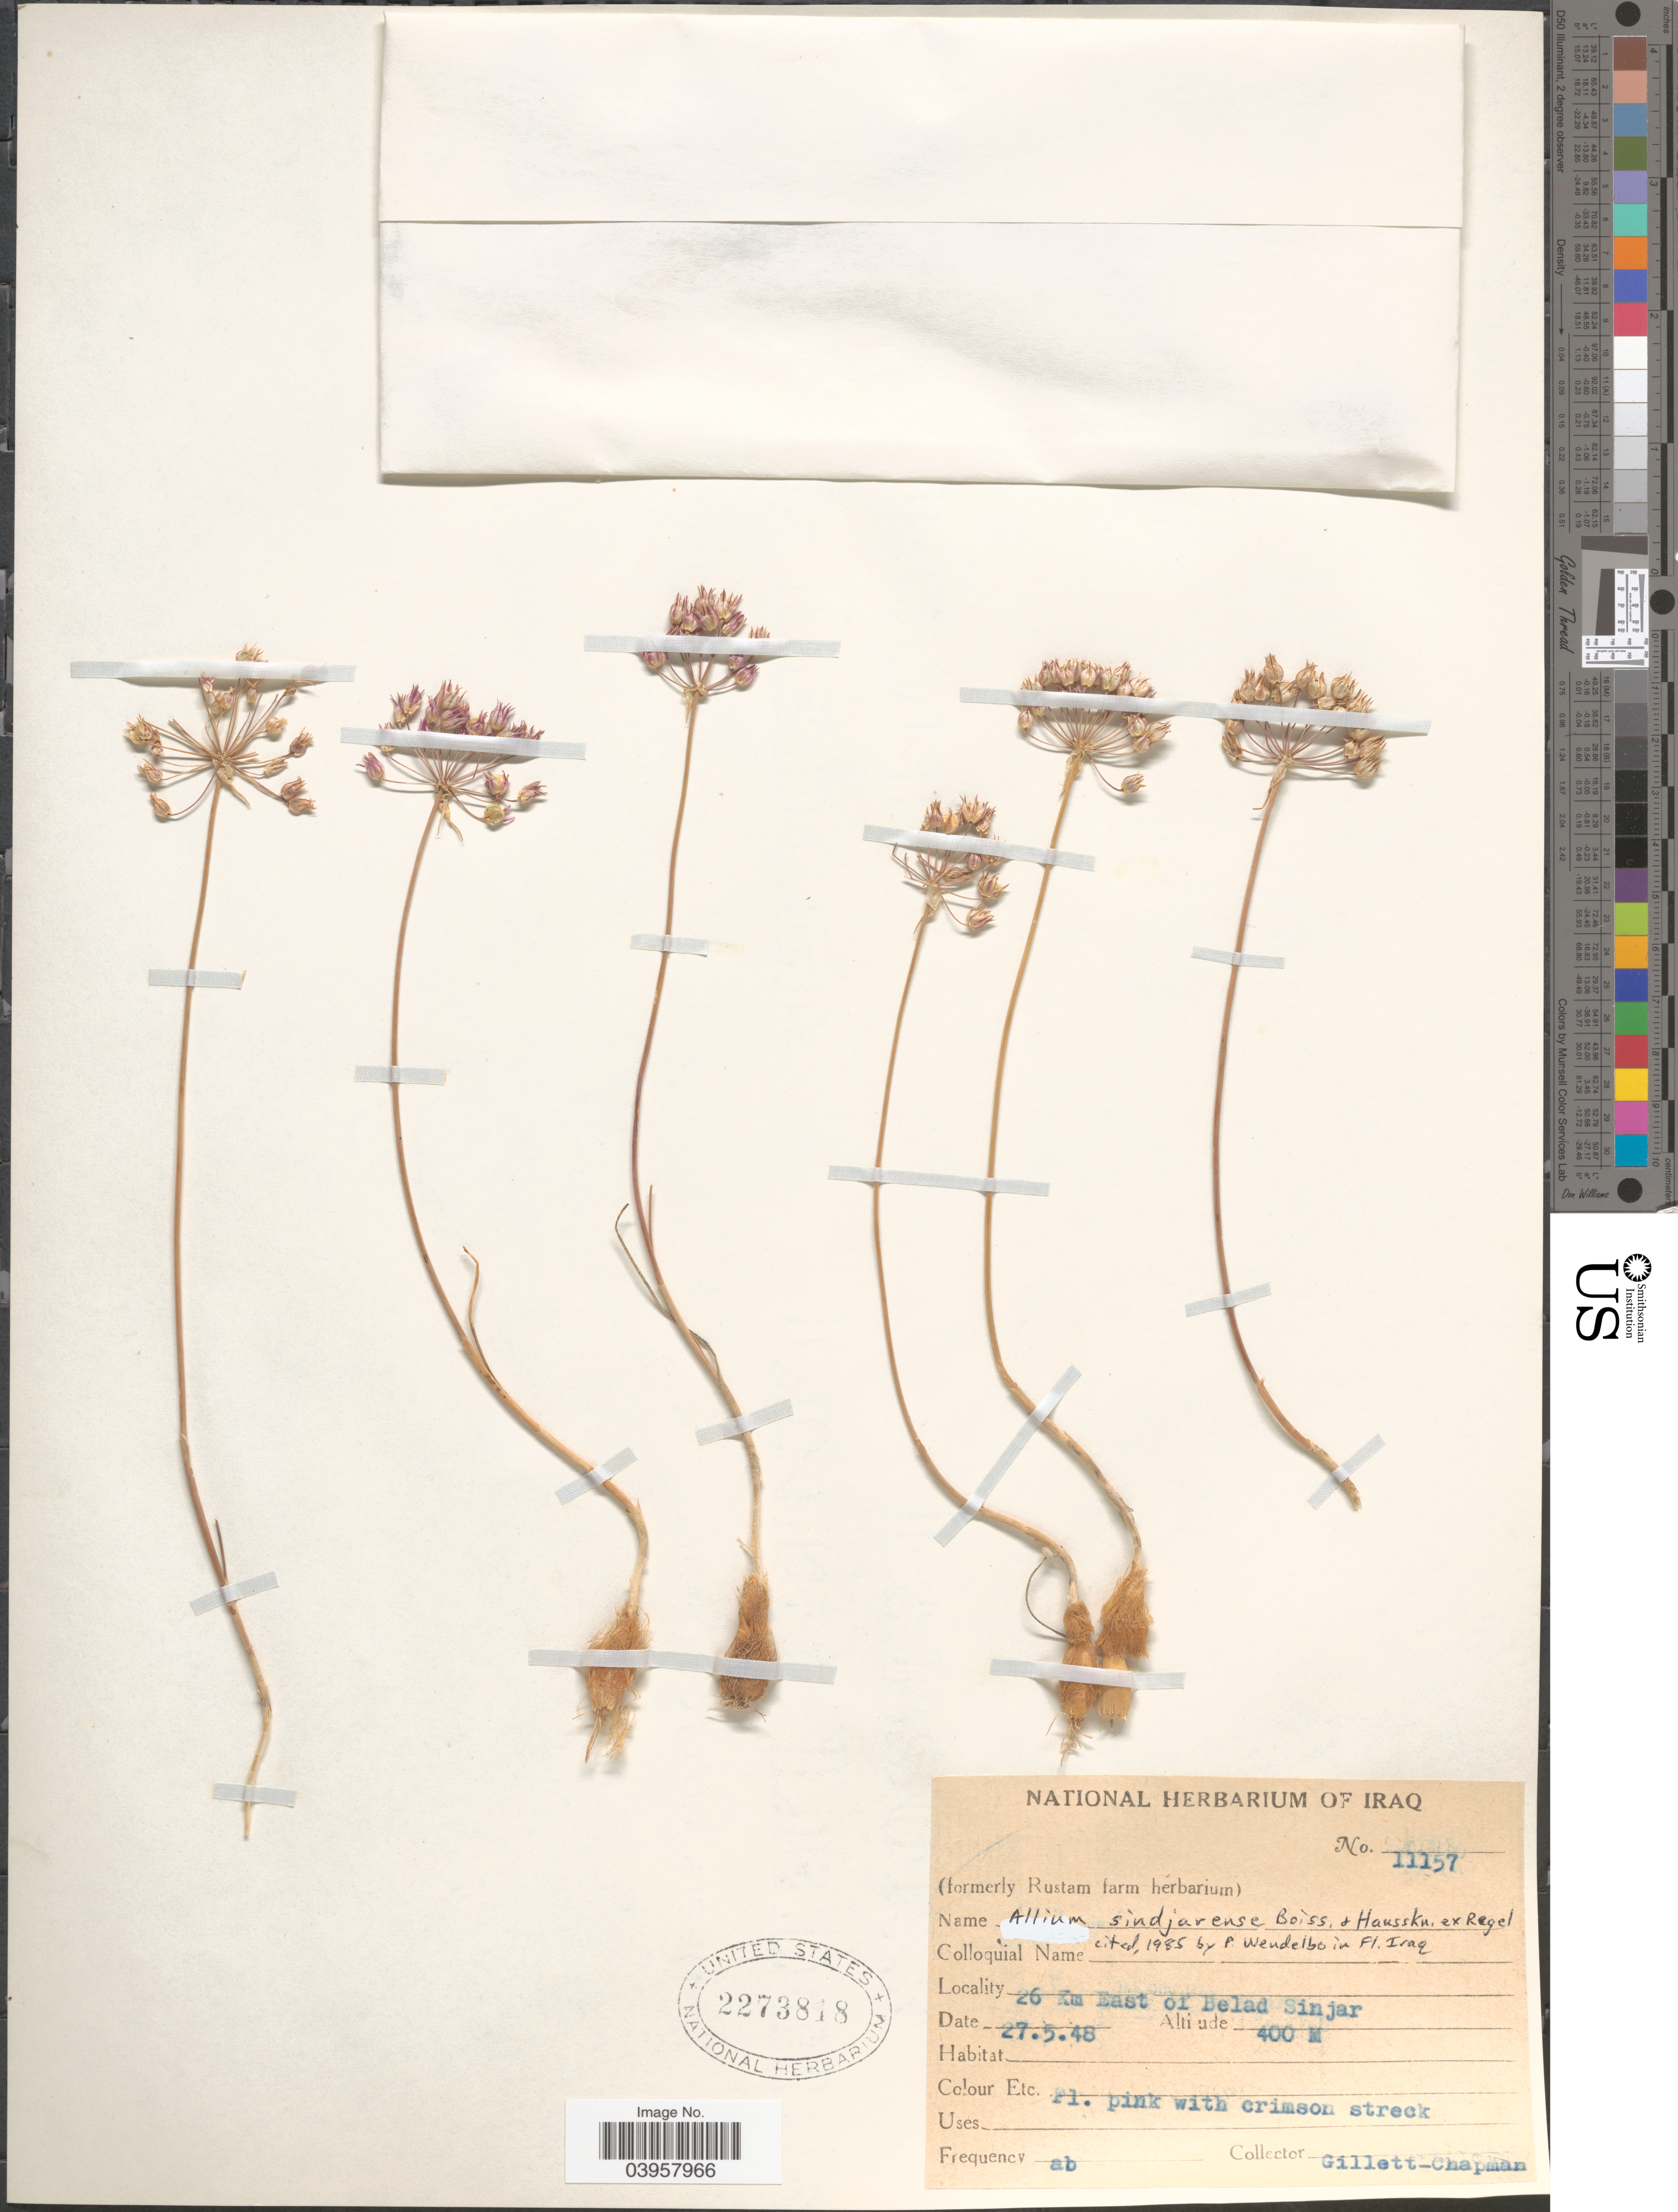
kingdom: Plantae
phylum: Tracheophyta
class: Liliopsida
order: Asparagales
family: Amaryllidaceae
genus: Allium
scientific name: Allium sindjarense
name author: Boiss. & Hausskn. ex Regel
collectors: Gillett, -- & A. Chapman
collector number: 11157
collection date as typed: Transcribed d/m/y: 27/5/48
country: Iraq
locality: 26 Km East of Belad Sinjar.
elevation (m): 400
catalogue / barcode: US 2273818